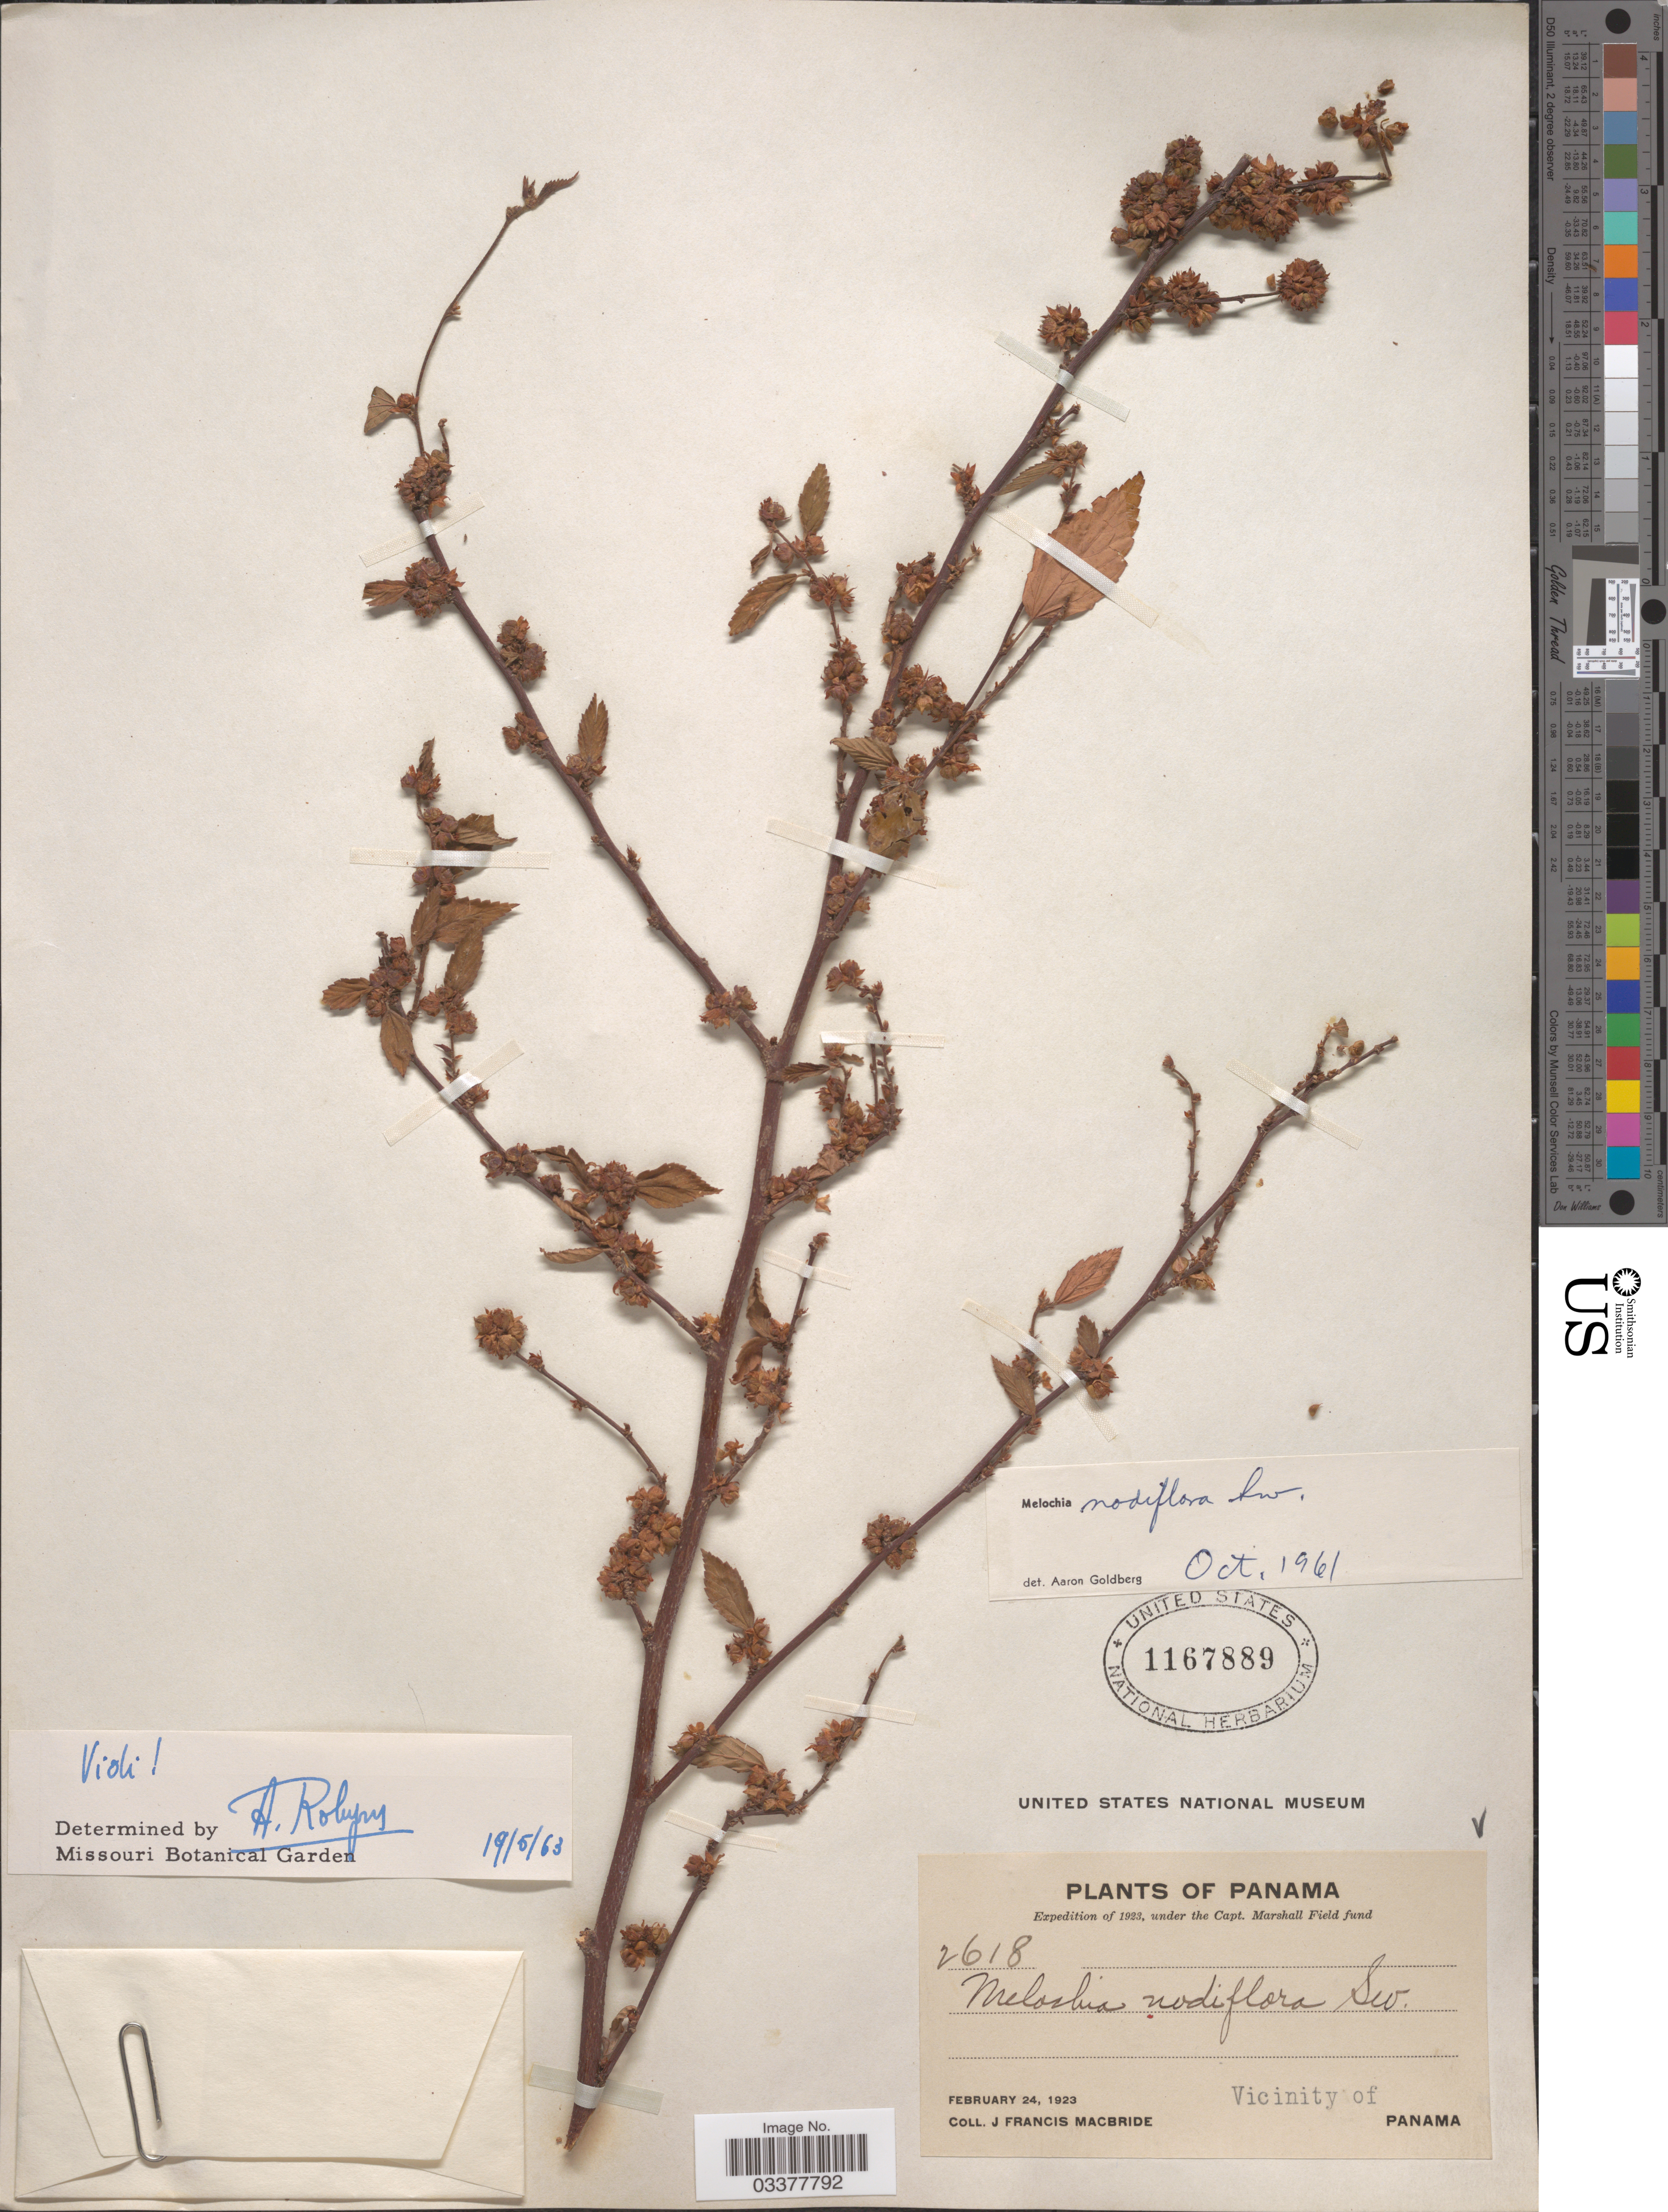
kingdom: Plantae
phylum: Tracheophyta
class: Magnoliopsida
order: Malvales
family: Malvaceae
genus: Melochia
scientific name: Melochia nodiflora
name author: Sw.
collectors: J. F. Macbride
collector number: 2618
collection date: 1923-02-24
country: Panama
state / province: Panamá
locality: Vicinity of Panama.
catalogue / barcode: US 1167889